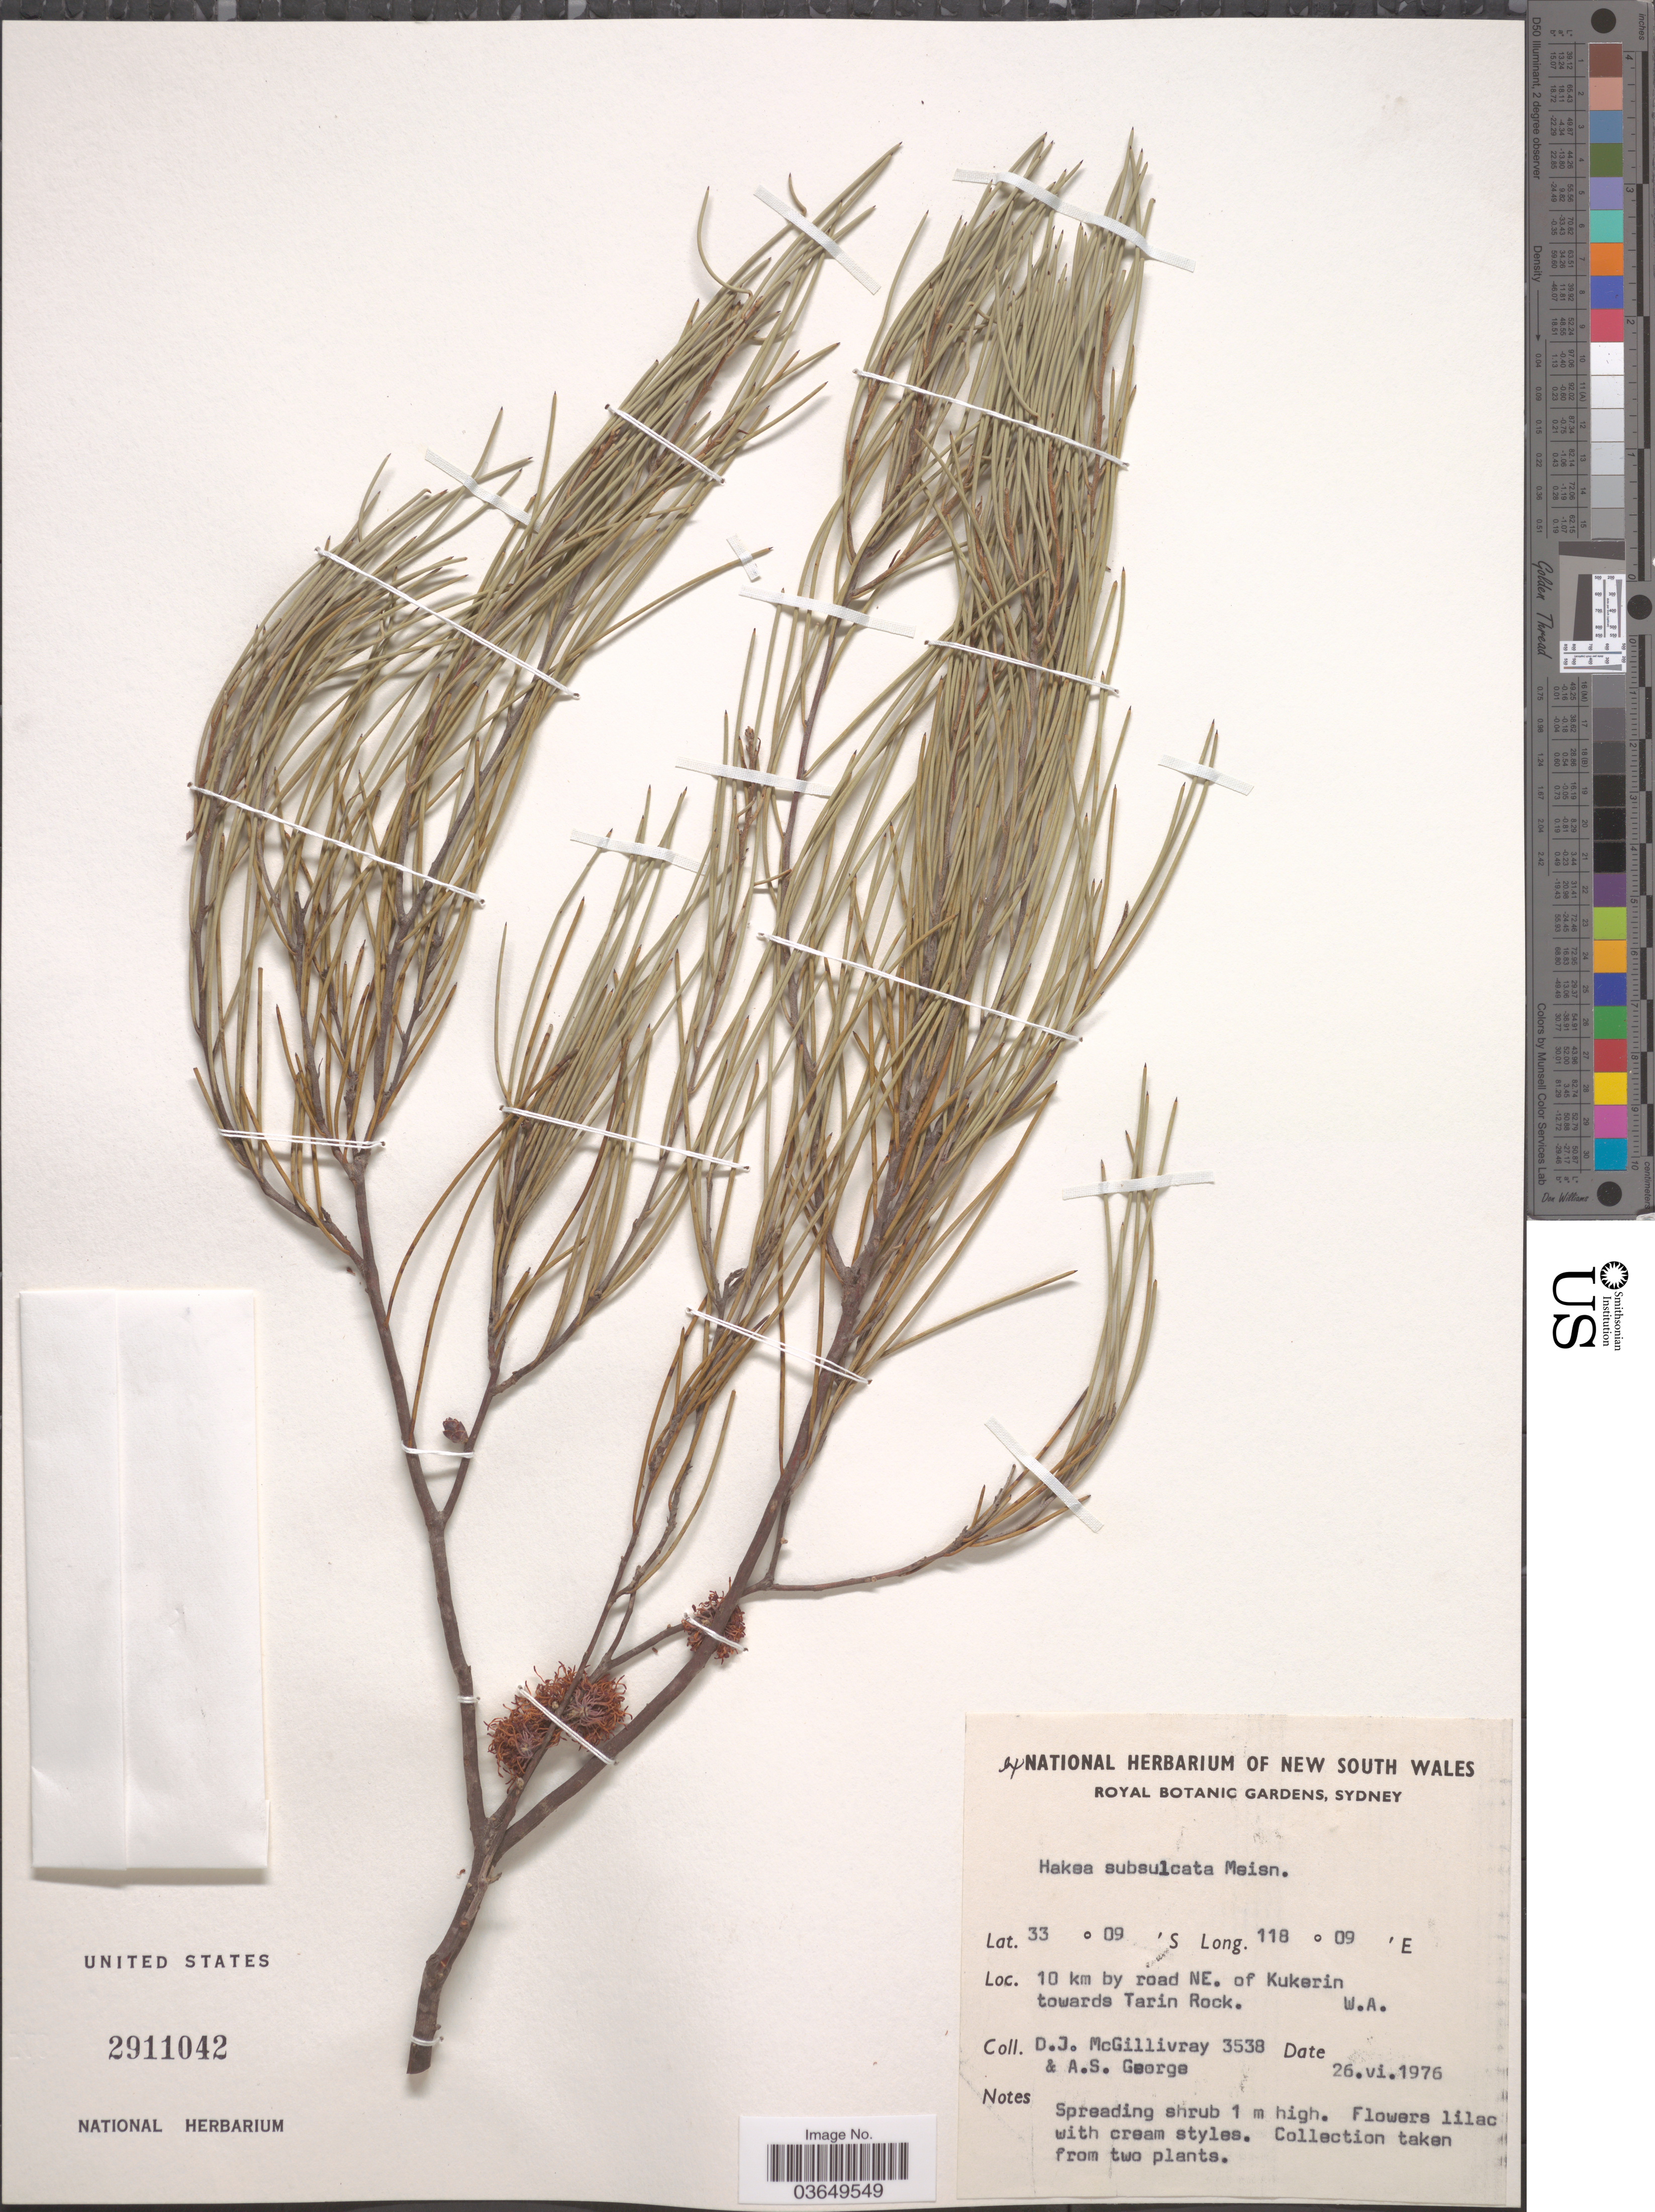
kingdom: Plantae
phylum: Tracheophyta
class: Magnoliopsida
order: Proteales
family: Proteaceae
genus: Hakea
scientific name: Hakea subsulcata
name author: Meisn.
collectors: D. J. McGillivray & A. S. George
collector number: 3538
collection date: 1976-06-26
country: Australia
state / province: Western Australia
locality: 10 km by road NE. of Kukerin towards Tarin Rock.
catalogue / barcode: US 2911042